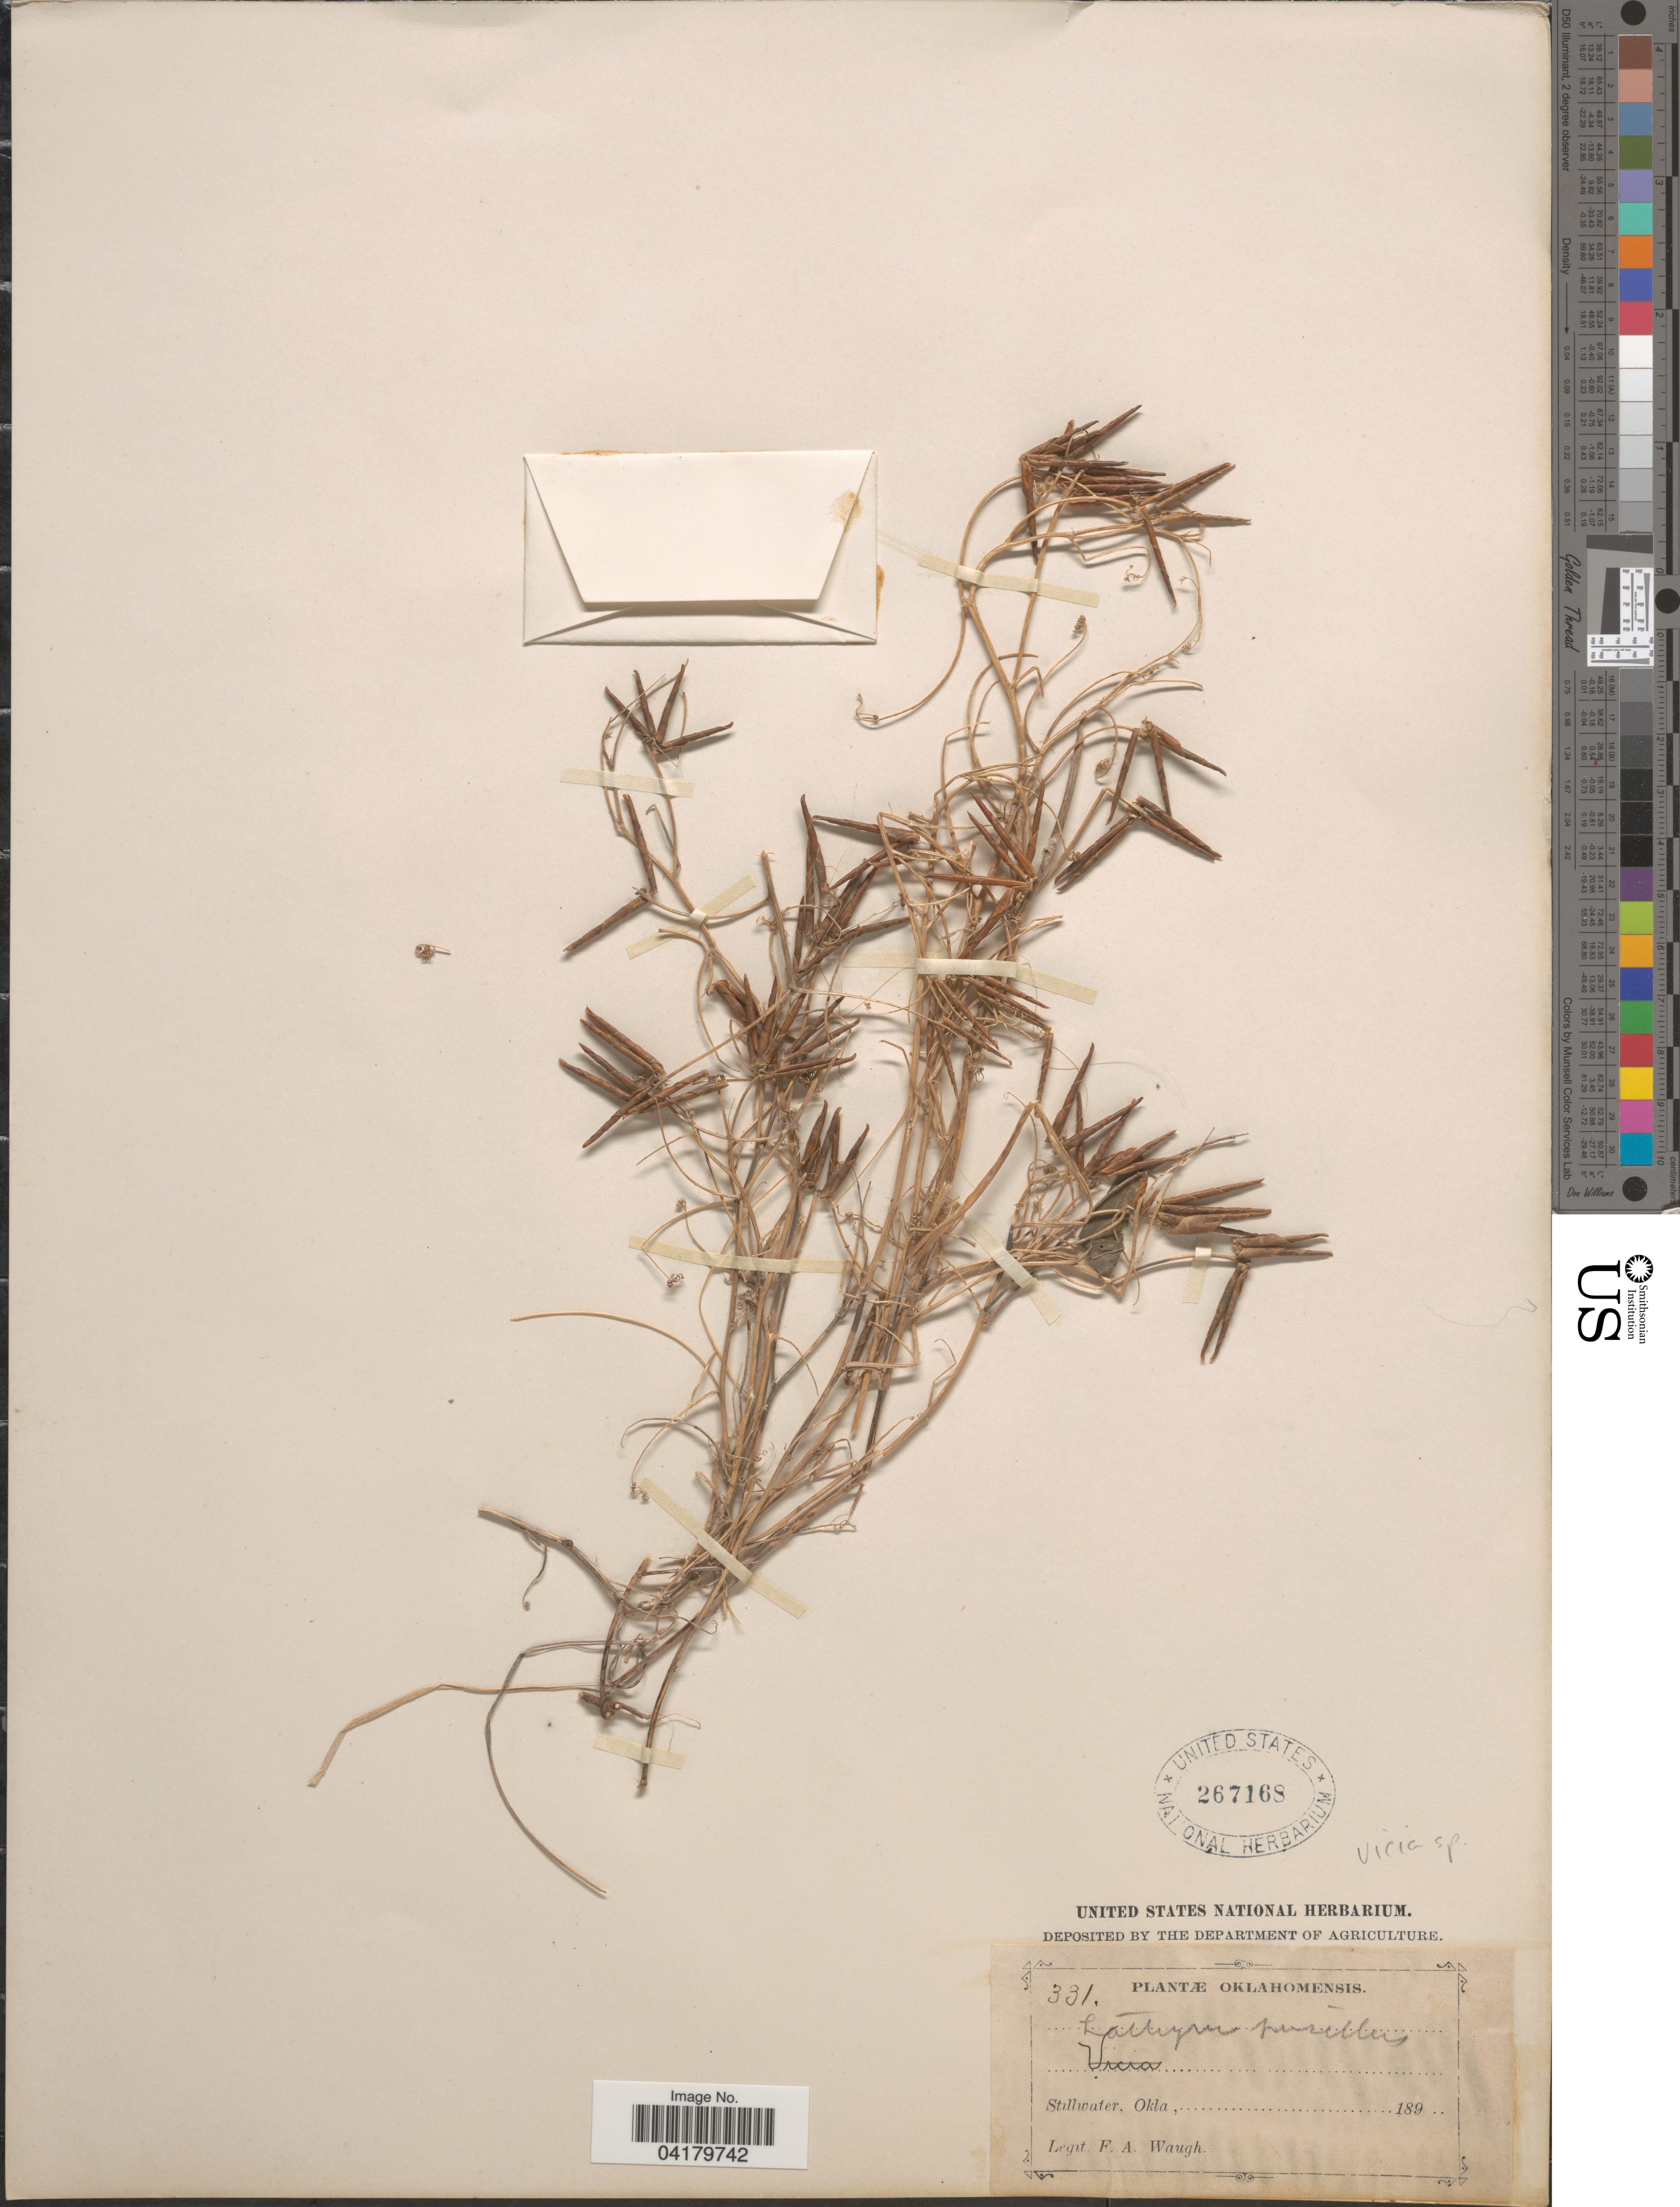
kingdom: Plantae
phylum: Tracheophyta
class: Magnoliopsida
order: Fabales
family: Fabaceae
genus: Vicia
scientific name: Vicia sp.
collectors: F. Waugh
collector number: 331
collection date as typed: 189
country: United States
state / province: Oklahoma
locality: Oklahomensis. Stillwater.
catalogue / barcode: US 267168